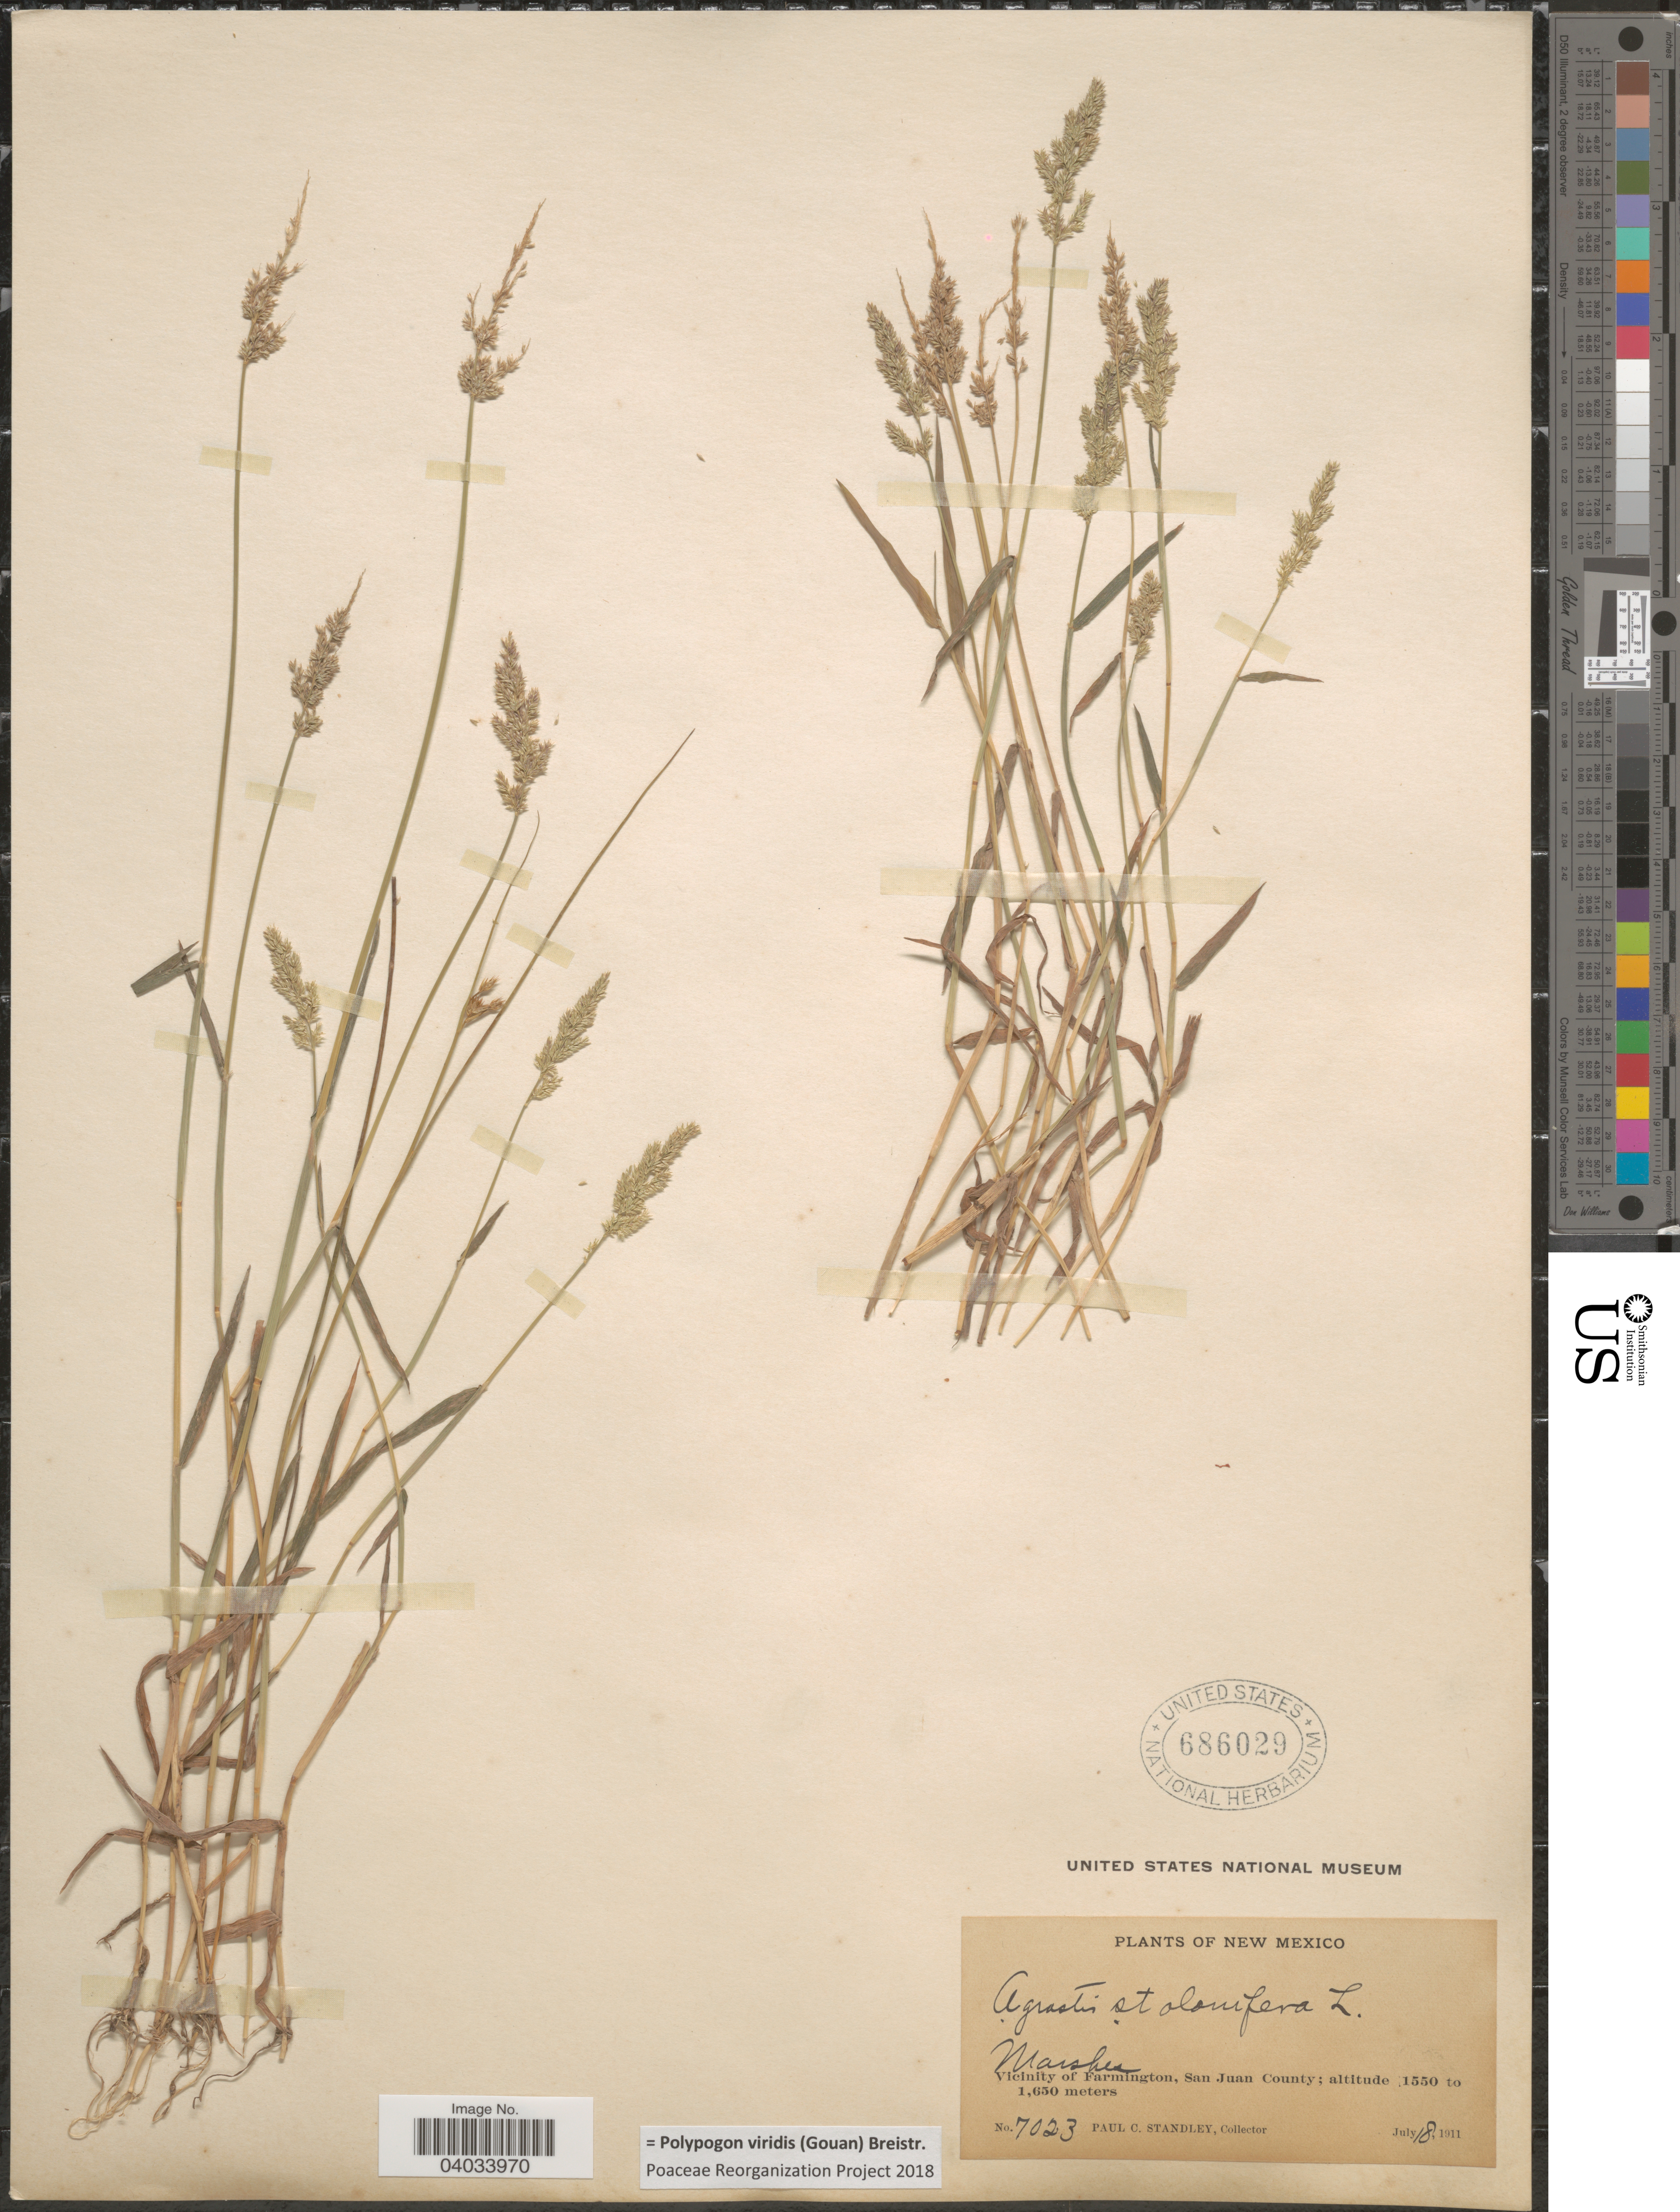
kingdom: Plantae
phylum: Tracheophyta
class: Liliopsida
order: Poales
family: Poaceae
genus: Polypogon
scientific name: Polypogon viridis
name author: (Gouan) Breistroffer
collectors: P. C. Standley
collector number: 7023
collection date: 1911-07-18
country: United States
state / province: New Mexico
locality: Vicinity of Farmington, San Juan County.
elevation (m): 1550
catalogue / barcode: US 686029